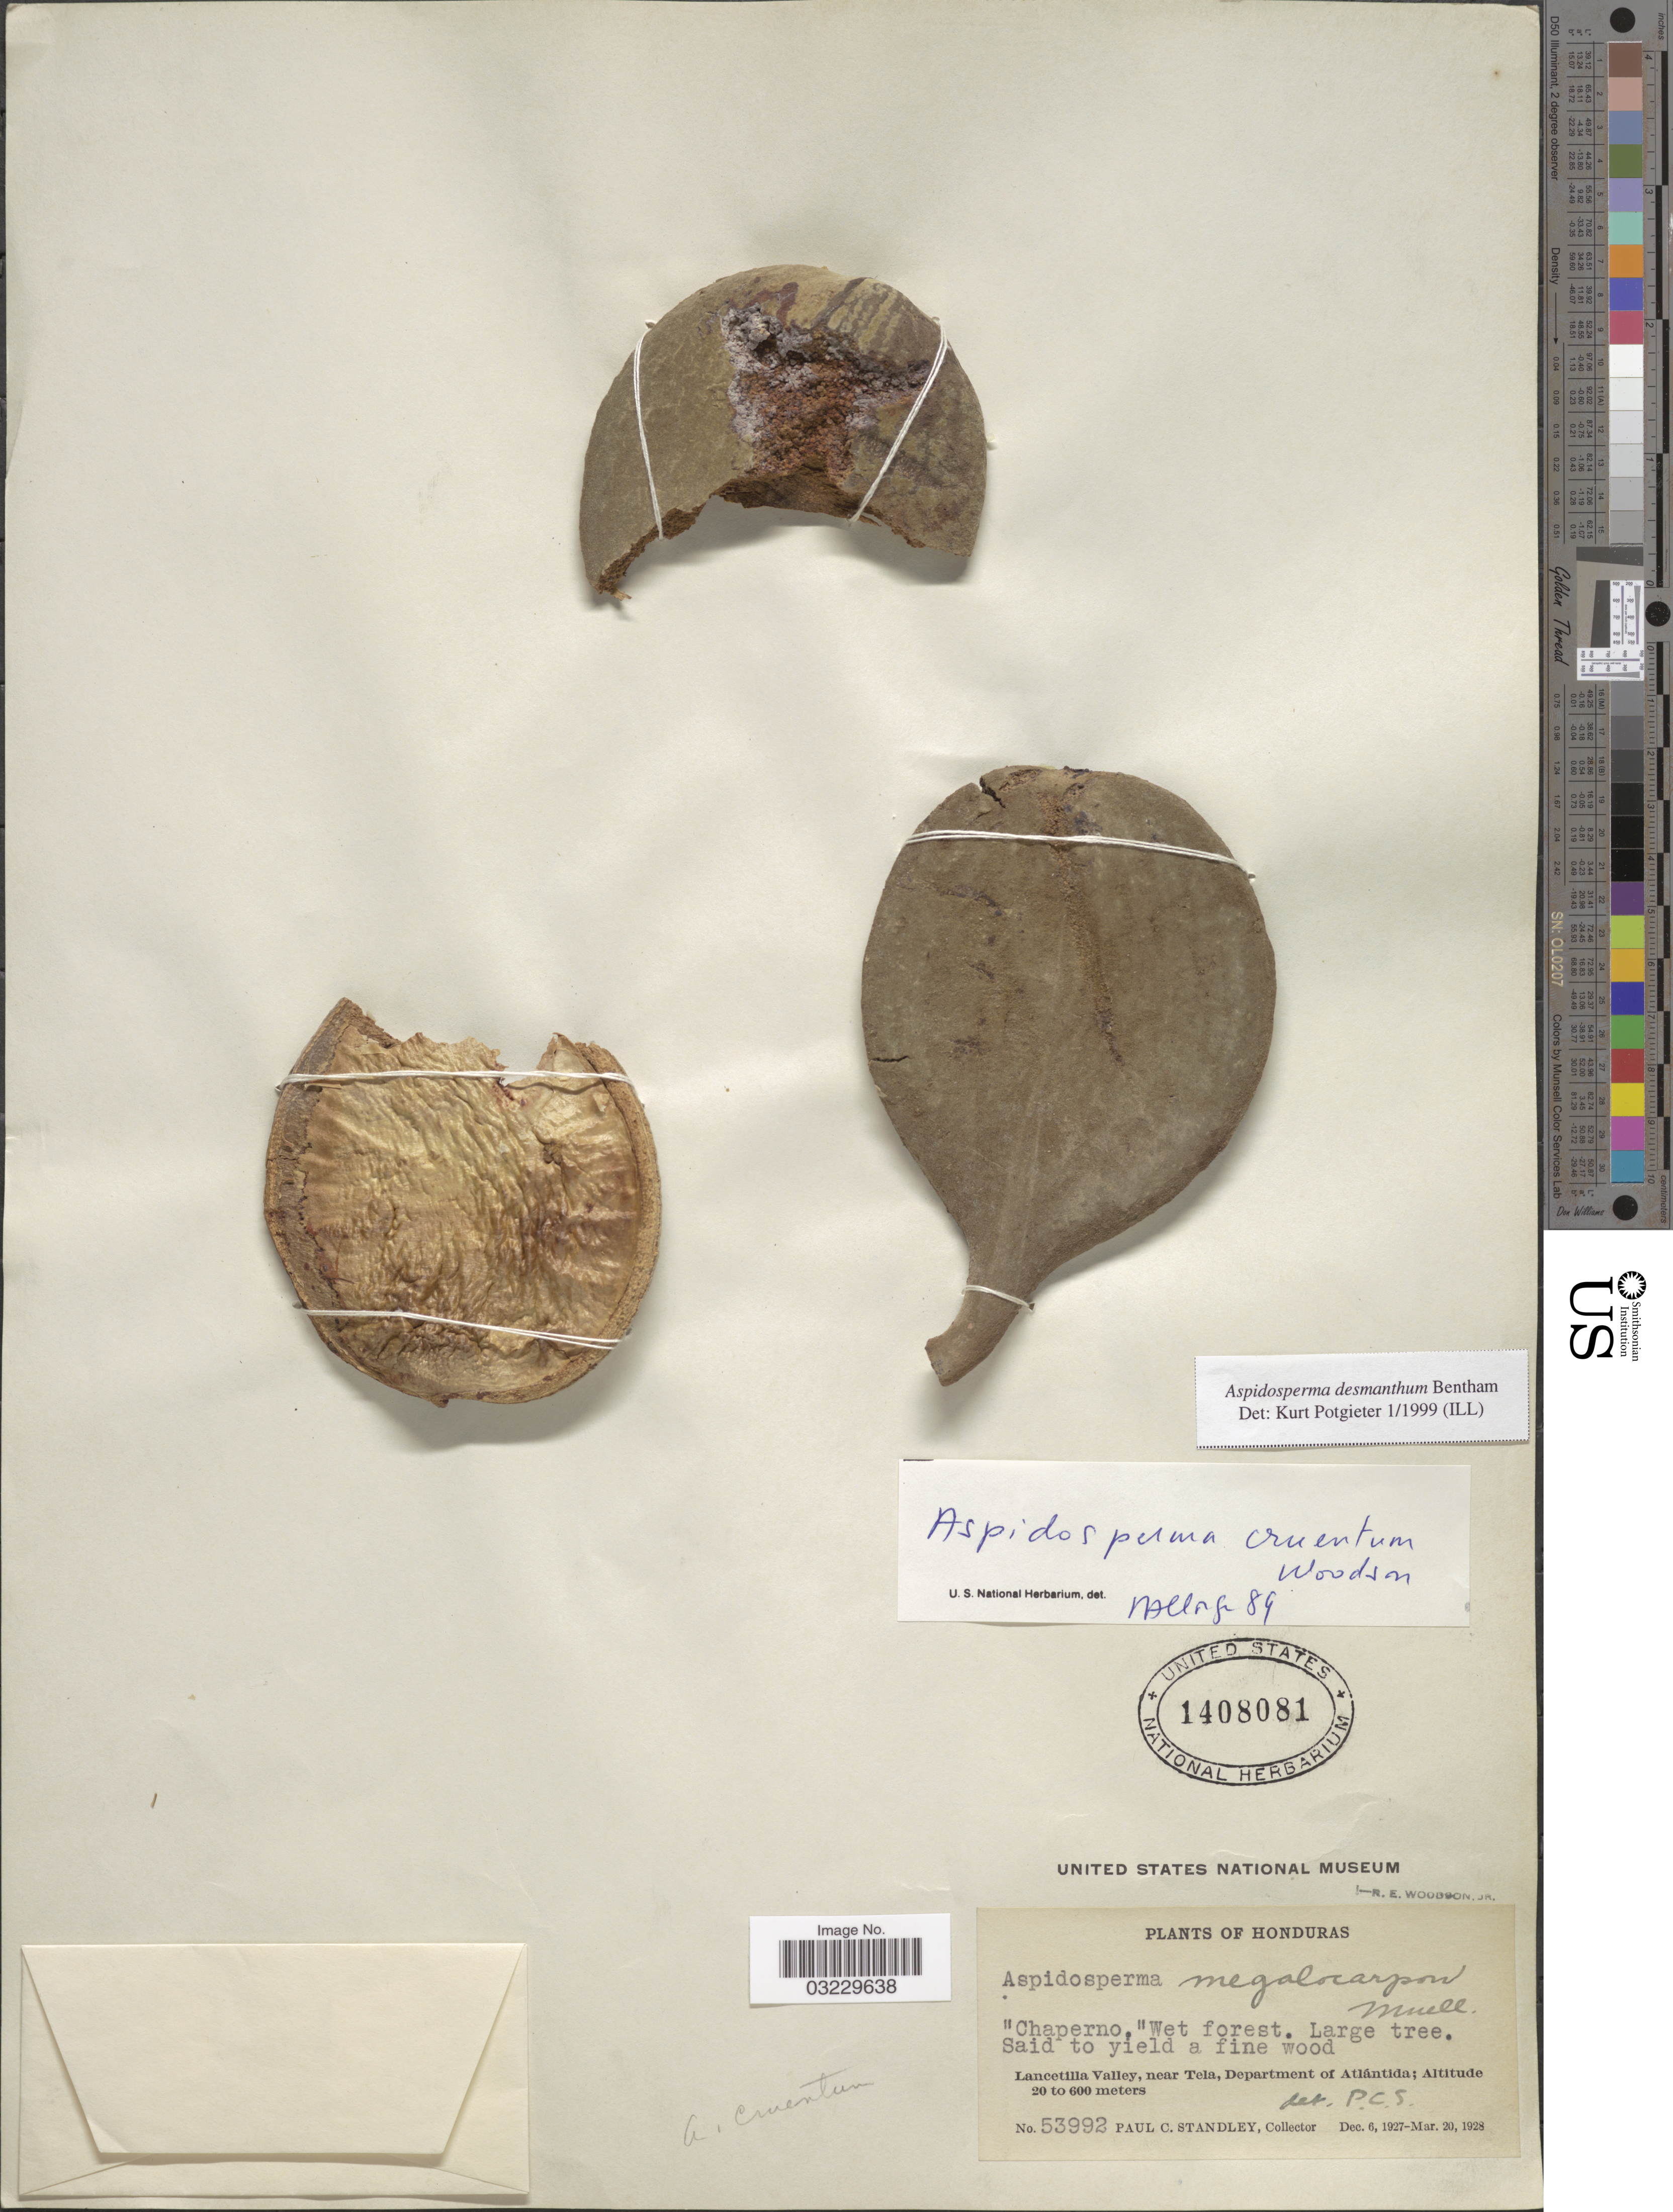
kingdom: Plantae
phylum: Tracheophyta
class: Magnoliopsida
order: Gentianales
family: Apocynaceae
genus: Aspidosperma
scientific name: Aspidosperma desmanthum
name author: Benth. ex Müll. Arg.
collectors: P. C. Standley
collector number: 53992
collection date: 1927-12-06/1928-03-20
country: Honduras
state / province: Atlántida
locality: Lancetilla Valley, near Tela, Department of Atlántida.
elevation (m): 20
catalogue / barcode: US 1408081